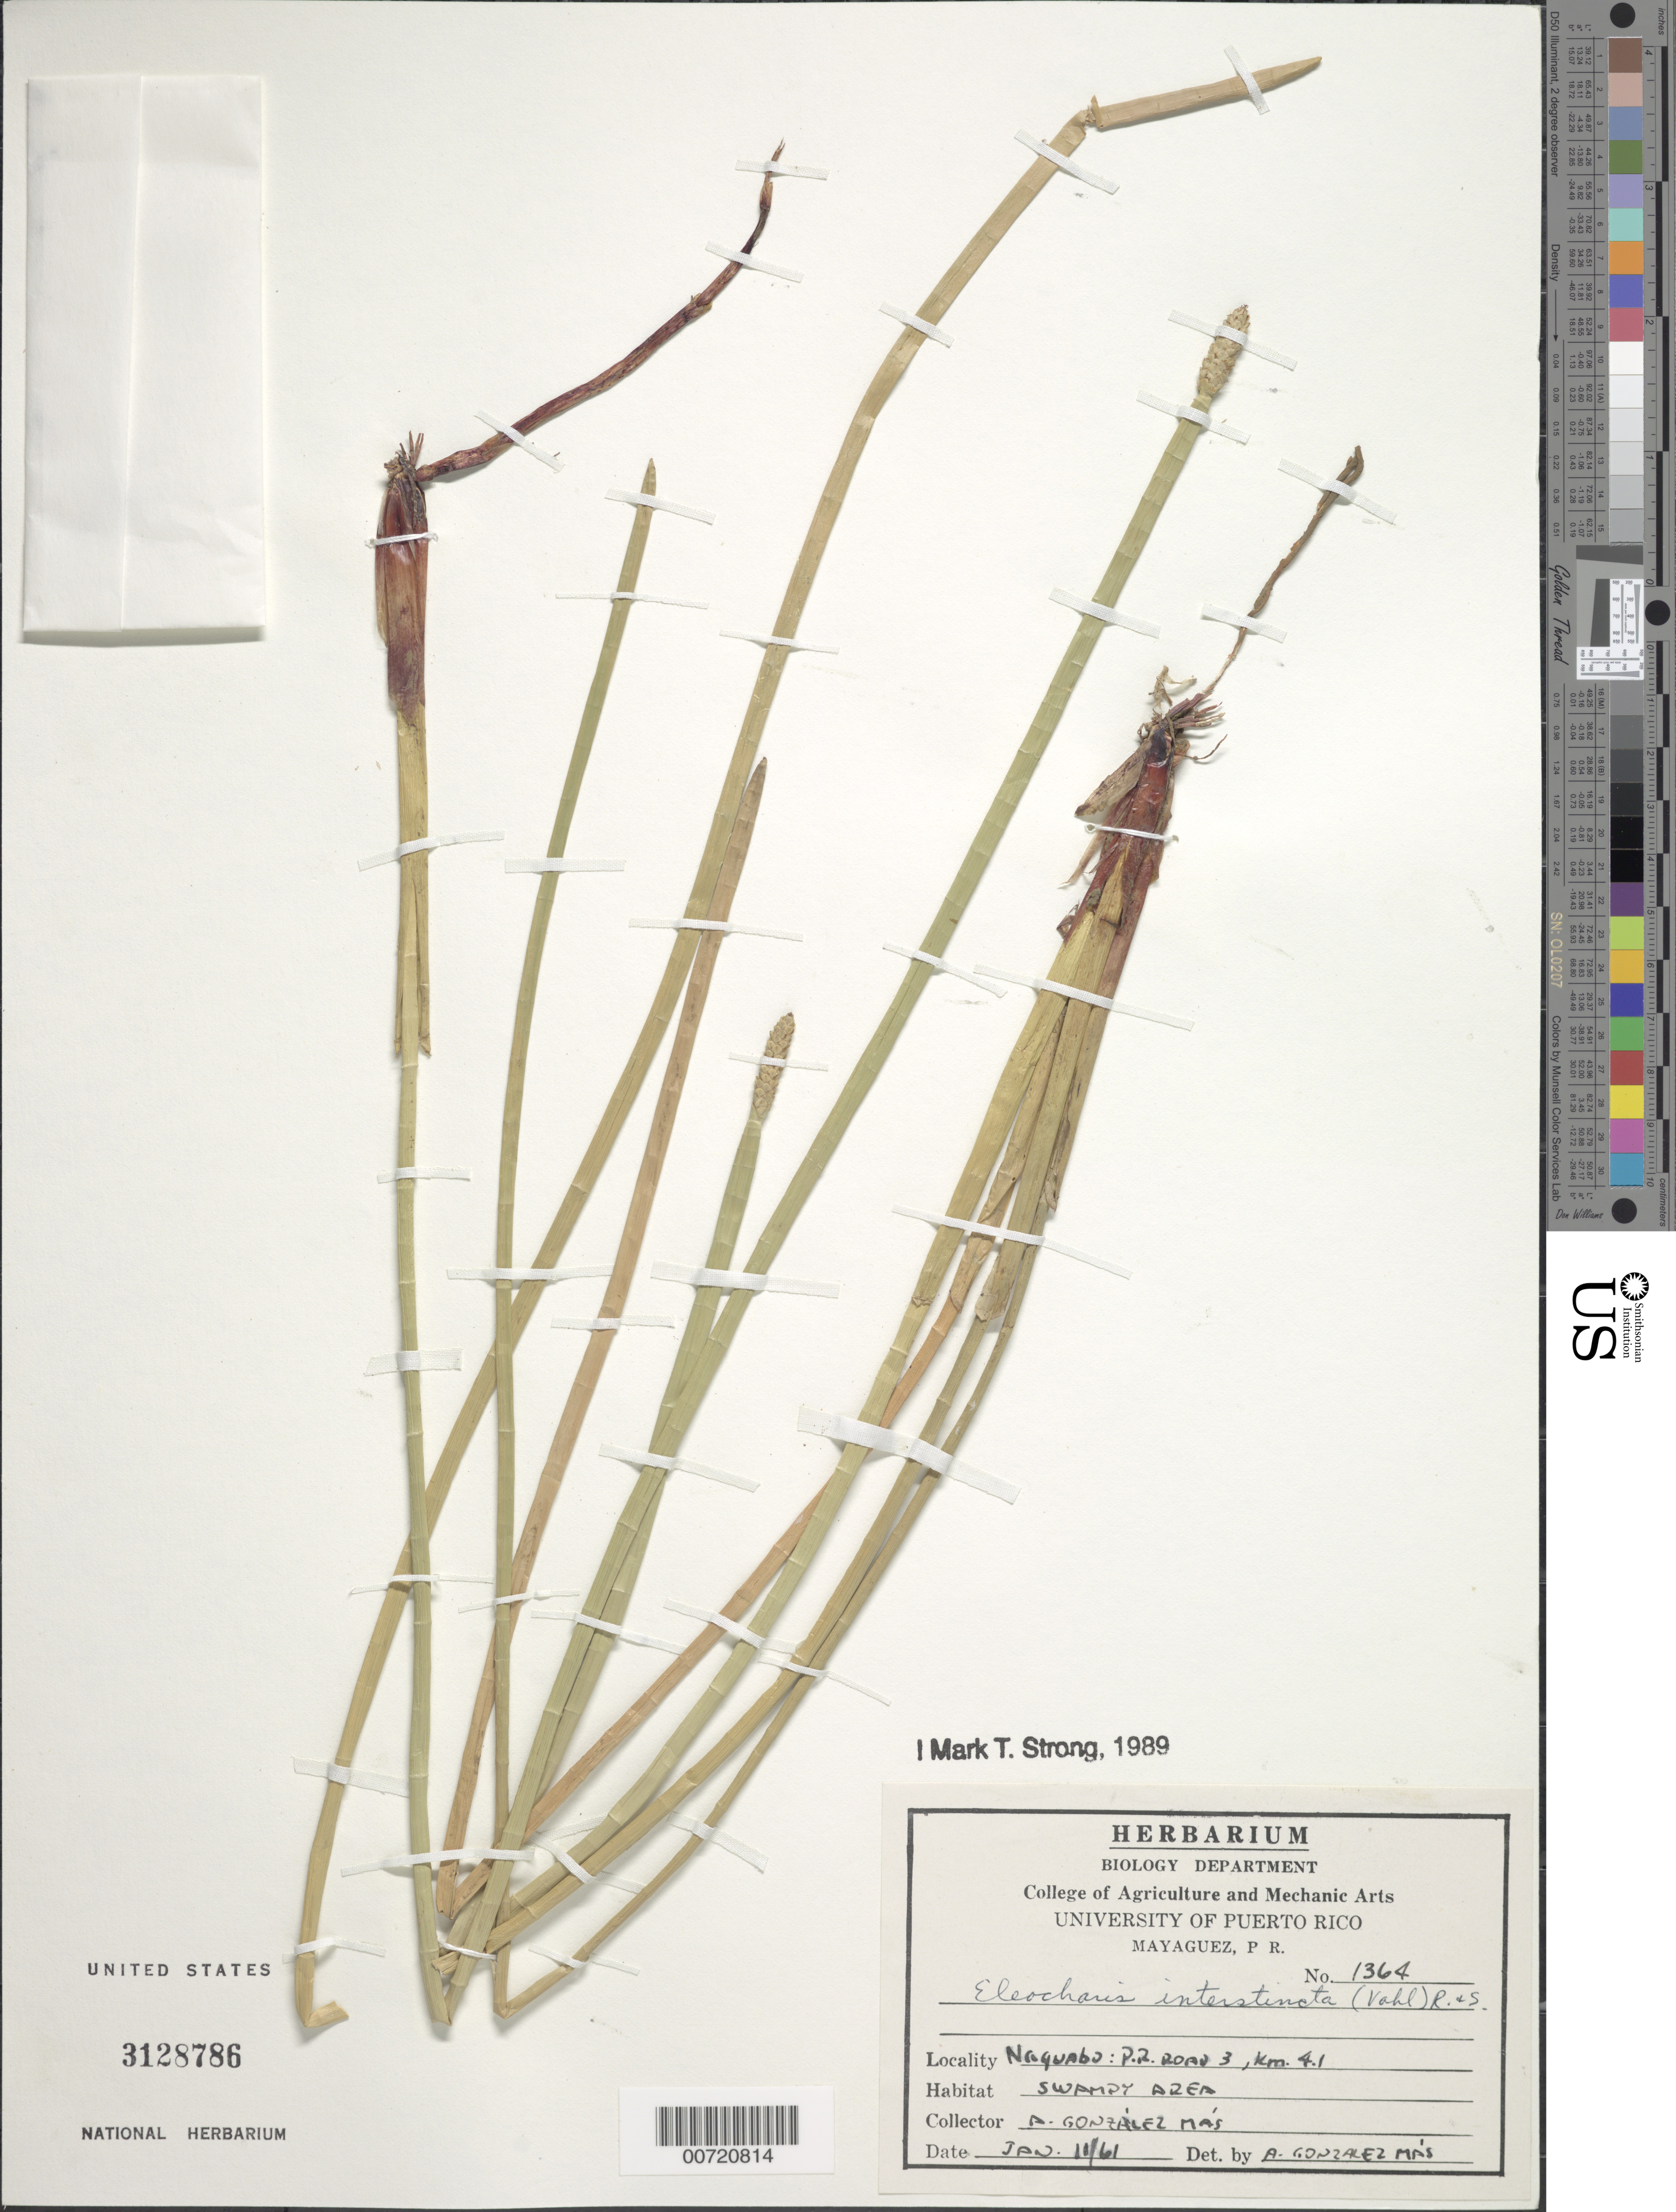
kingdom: Plantae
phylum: Tracheophyta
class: Liliopsida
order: Poales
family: Cyperaceae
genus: Eleocharis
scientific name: Eleocharis interstincta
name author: (Vahl) Roem. & Schult.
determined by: Strong, M. T., (US), Smithsonian Institution - National Museum of Natural History (UNITED STATES)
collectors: A. González Más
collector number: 1364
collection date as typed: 11 Jan 1961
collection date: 1961-01-11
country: Puerto Rico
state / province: Naguabo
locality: Naguabo: Rd. 3, km 41.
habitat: Swampy area.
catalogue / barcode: US 3128786